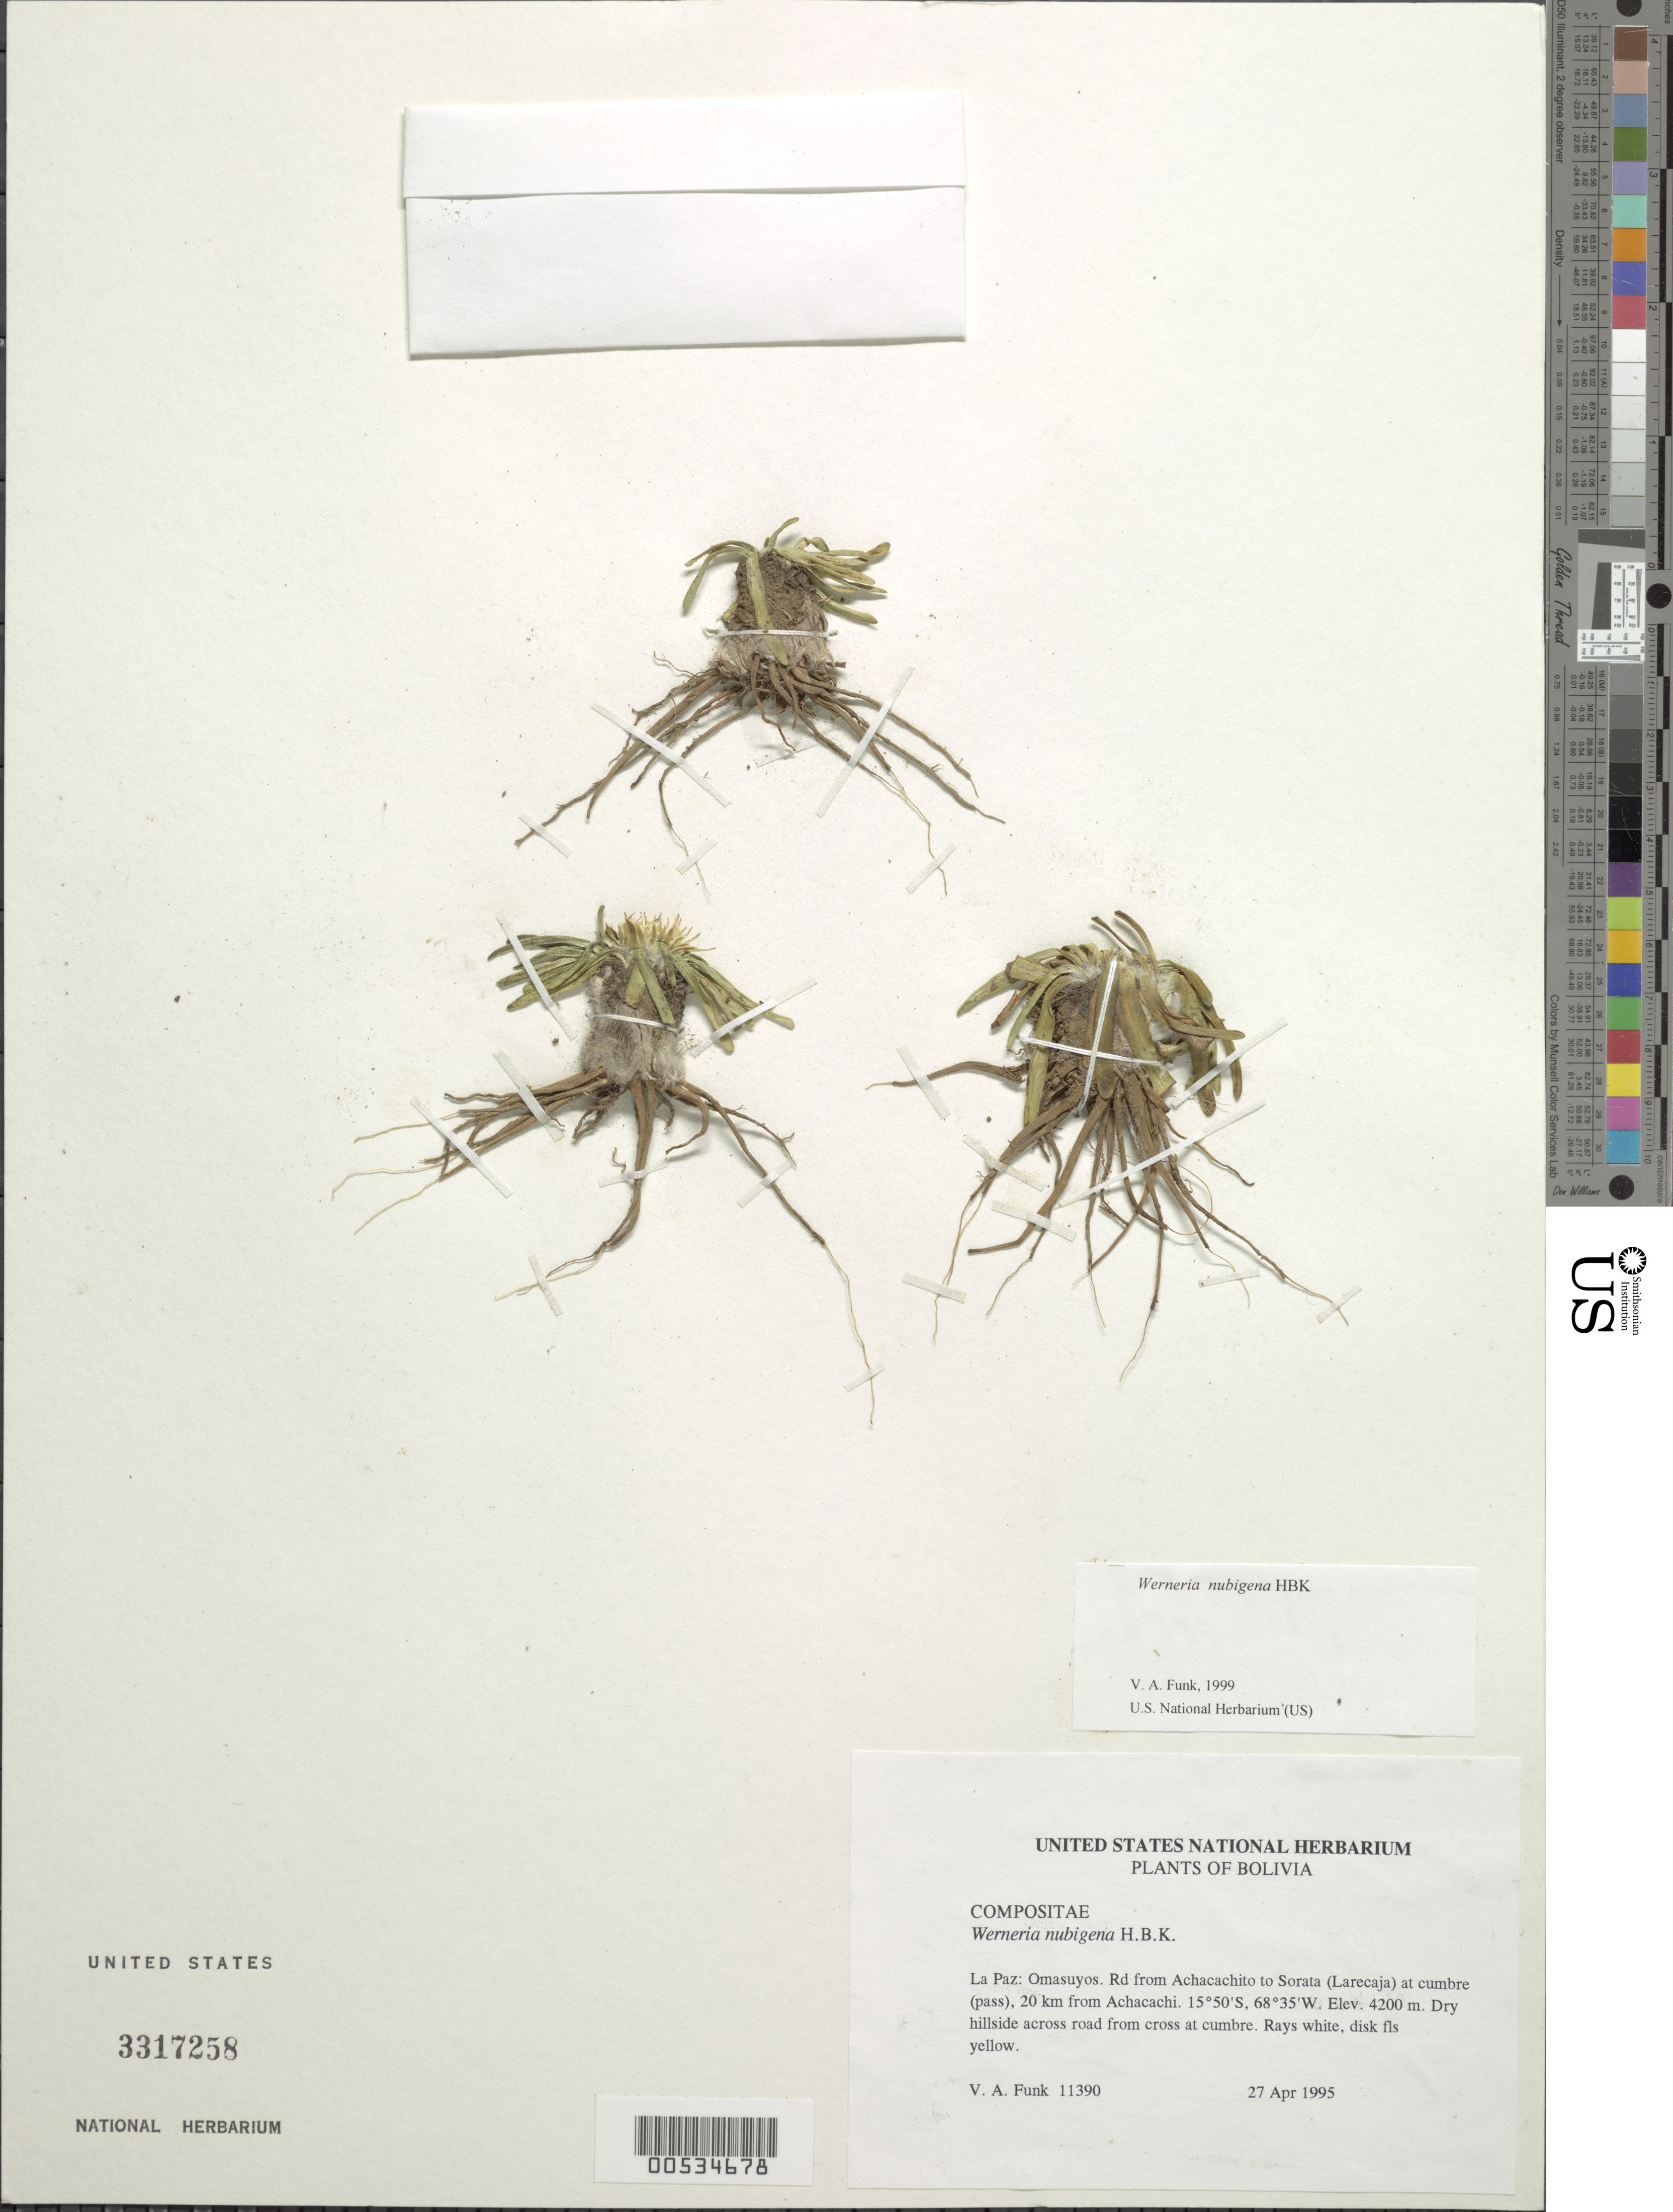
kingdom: Plantae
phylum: Tracheophyta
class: Magnoliopsida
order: Asterales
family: Asteraceae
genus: Werneria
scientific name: Werneria nubigena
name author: Kunth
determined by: Funk, Vicki A., (BOT), Smithsonian Institution - National Museum of Natural History (UNITED STATES)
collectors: V. Funk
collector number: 11390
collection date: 1995-04-27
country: Bolivia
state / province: La Paz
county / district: Omasuyos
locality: Achacachito to Sorata (Larecaja) at cumbre (pass), 20 km from Achacachi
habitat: Dry hillside across road from cross at cumbre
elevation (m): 4200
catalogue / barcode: US 3317258